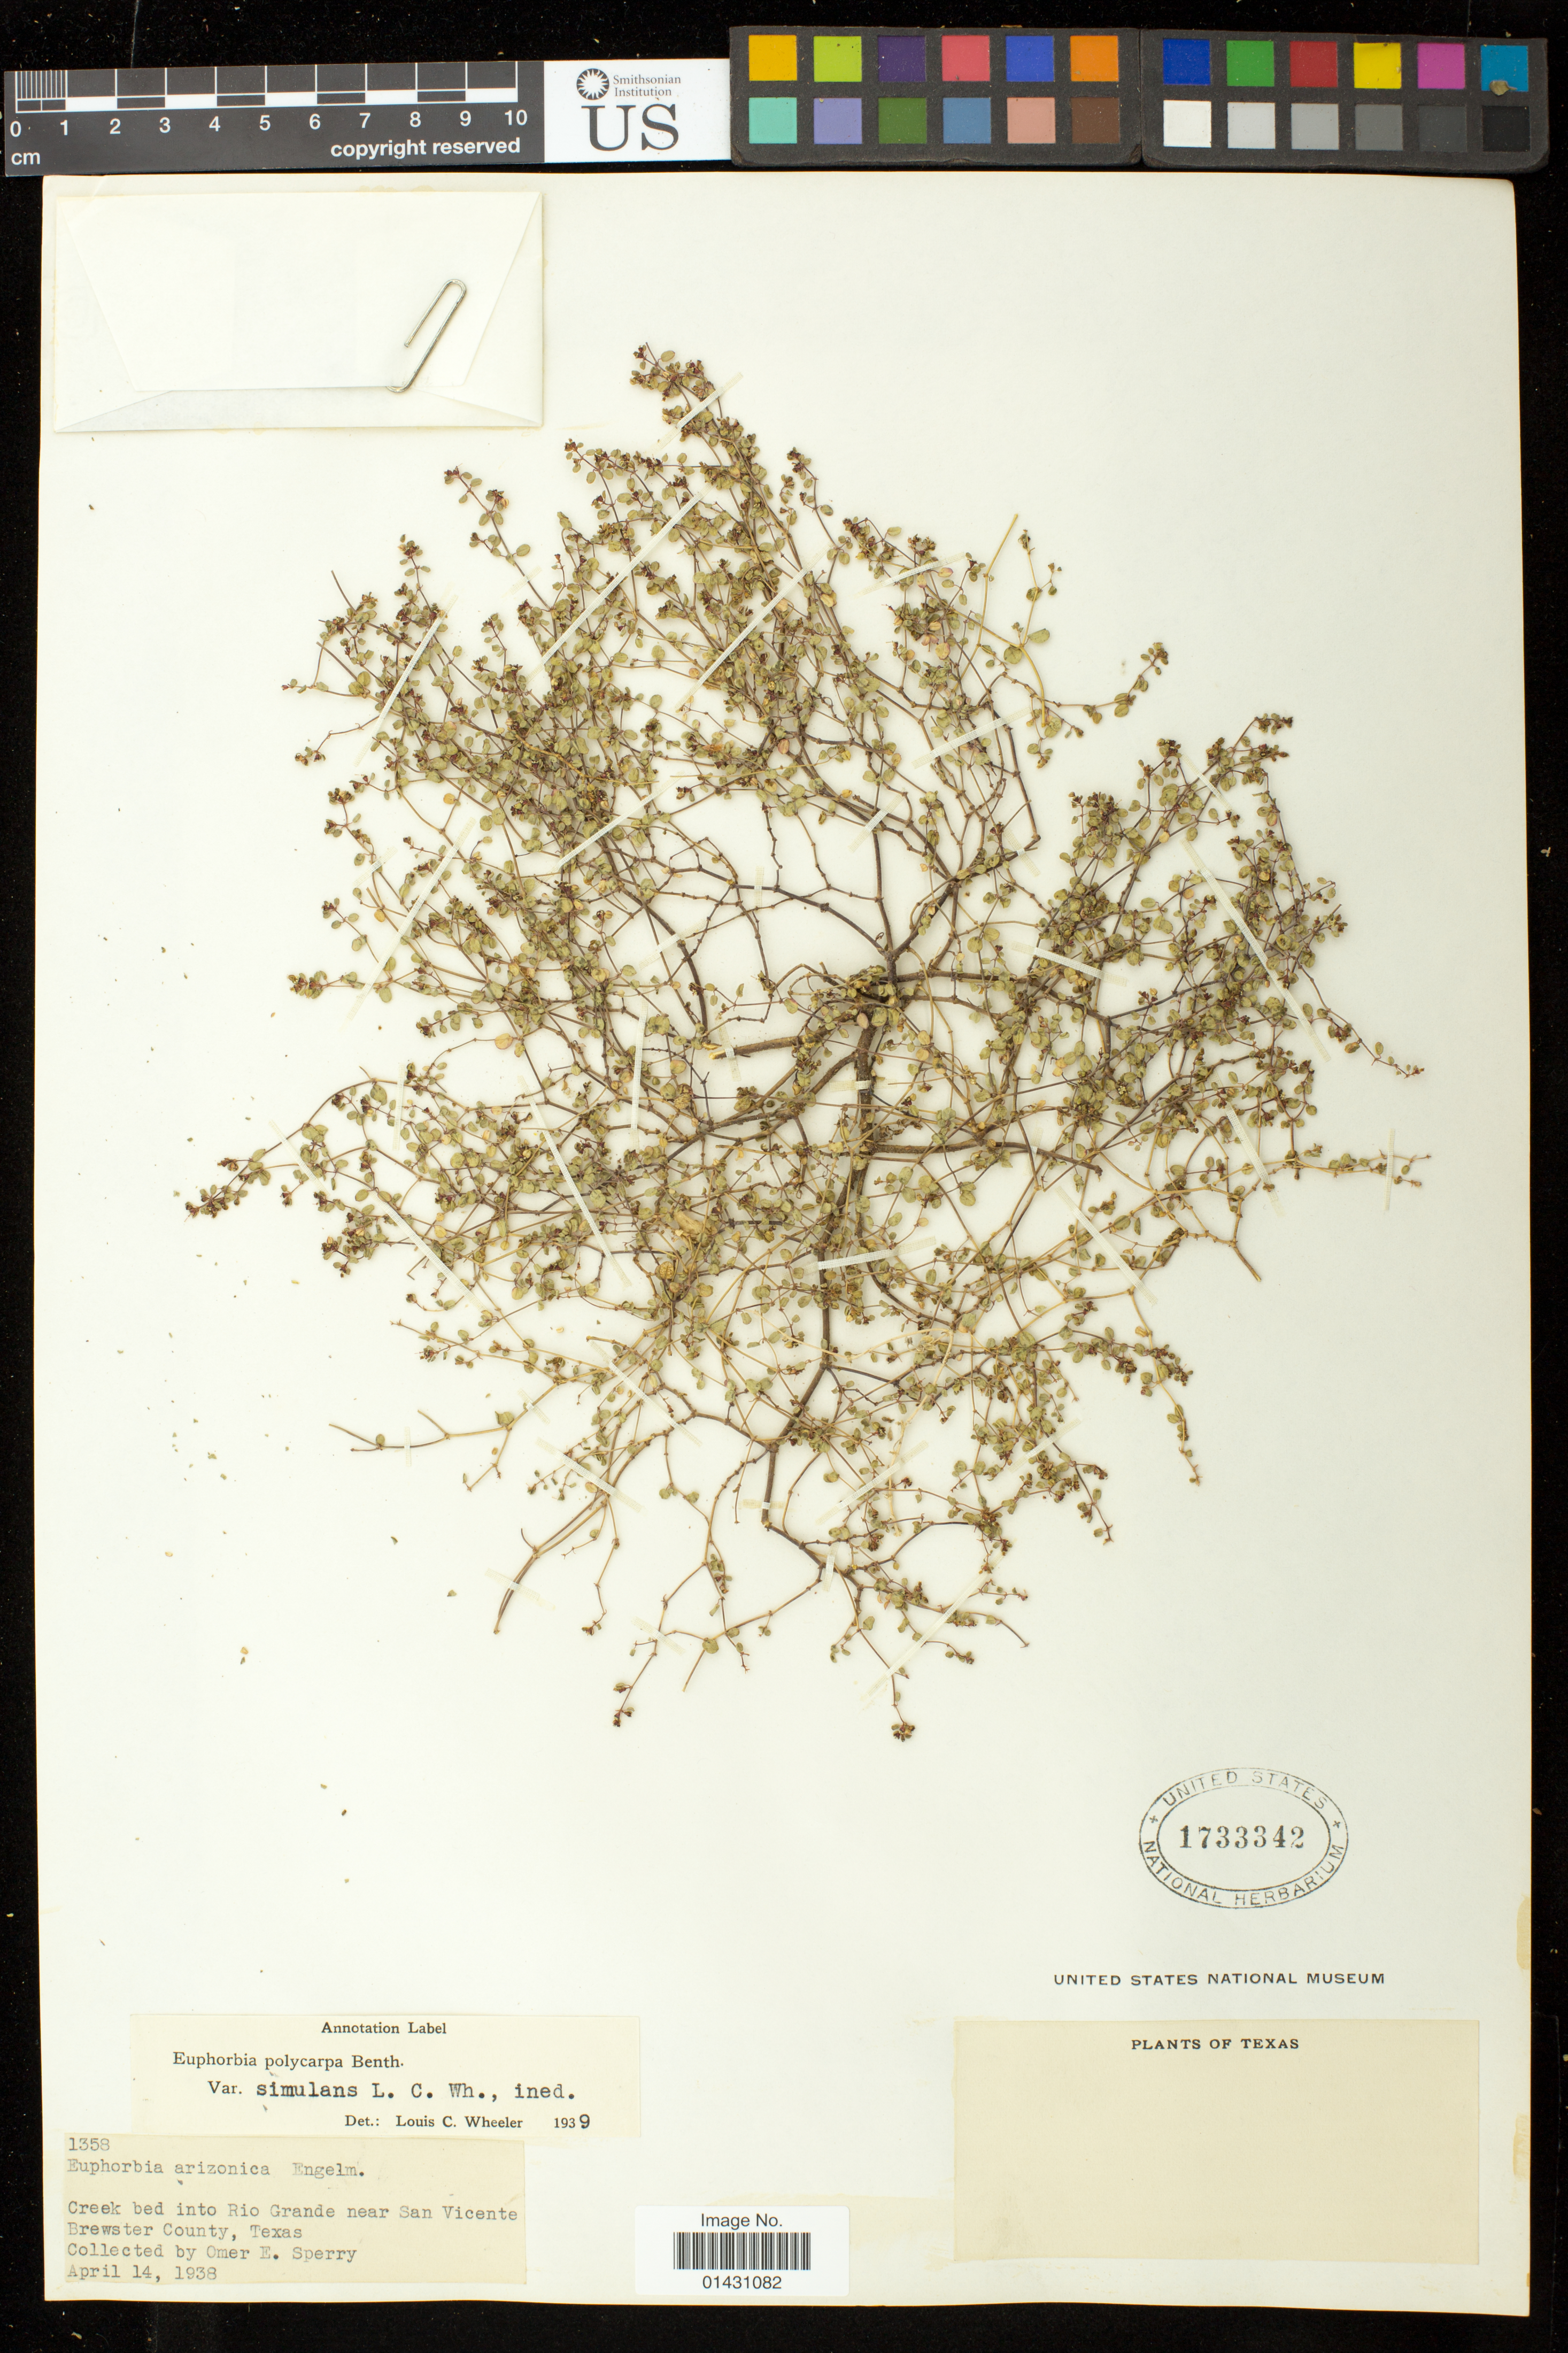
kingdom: Plantae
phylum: Tracheophyta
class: Magnoliopsida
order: Malpighiales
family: Euphorbiaceae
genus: Euphorbia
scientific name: Euphorbia simulans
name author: (L.C. Wheeler) Warnock & M.C. Johnst.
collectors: O. E. Sperry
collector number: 1358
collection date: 1938-04-14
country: United States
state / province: Texas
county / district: Brewster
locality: Creek bed into Rio Grande near San Vicente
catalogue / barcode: US 1733342